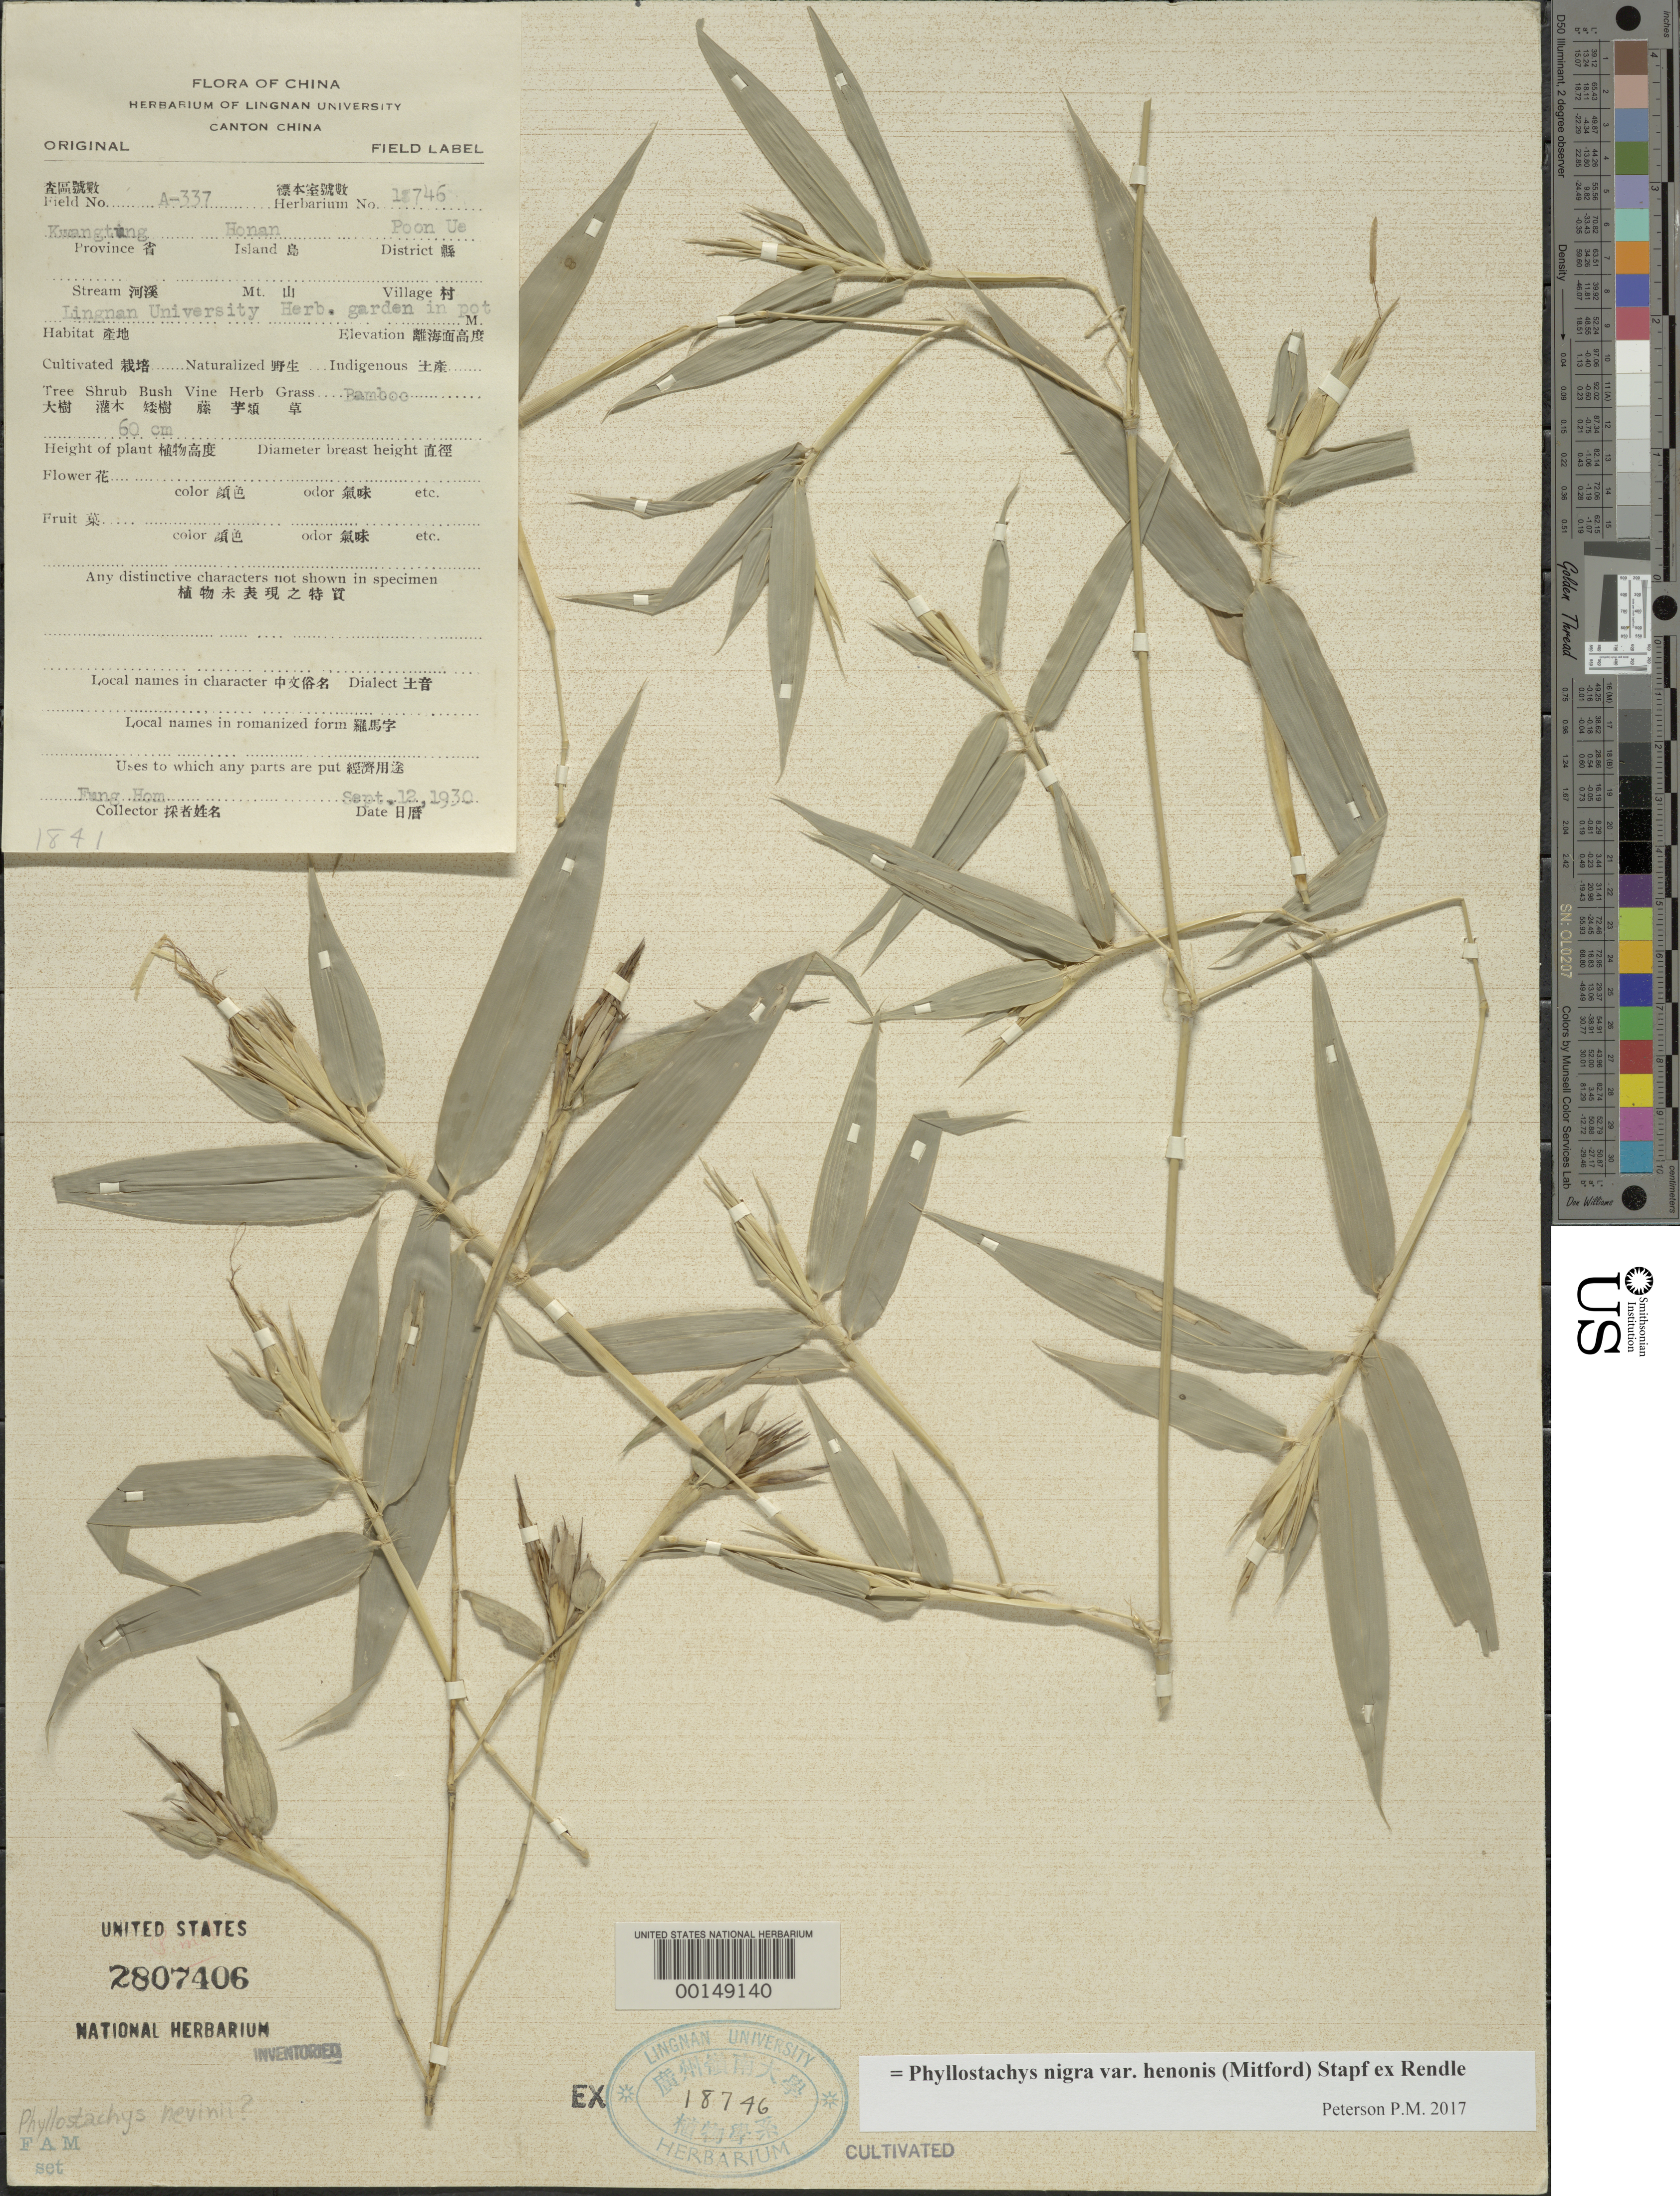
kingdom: Plantae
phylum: Tracheophyta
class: Liliopsida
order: Poales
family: Poaceae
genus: Phyllostachys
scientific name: Phyllostachys nigra var. henonis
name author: (Mitford) Stapf ex Rendle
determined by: Poaceae Reorganization Project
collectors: H. L. Fung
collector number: A-337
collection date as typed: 12 Sep 1930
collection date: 1930-09-12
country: China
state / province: Guangdong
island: Honam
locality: Poon yu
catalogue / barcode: US 2807406